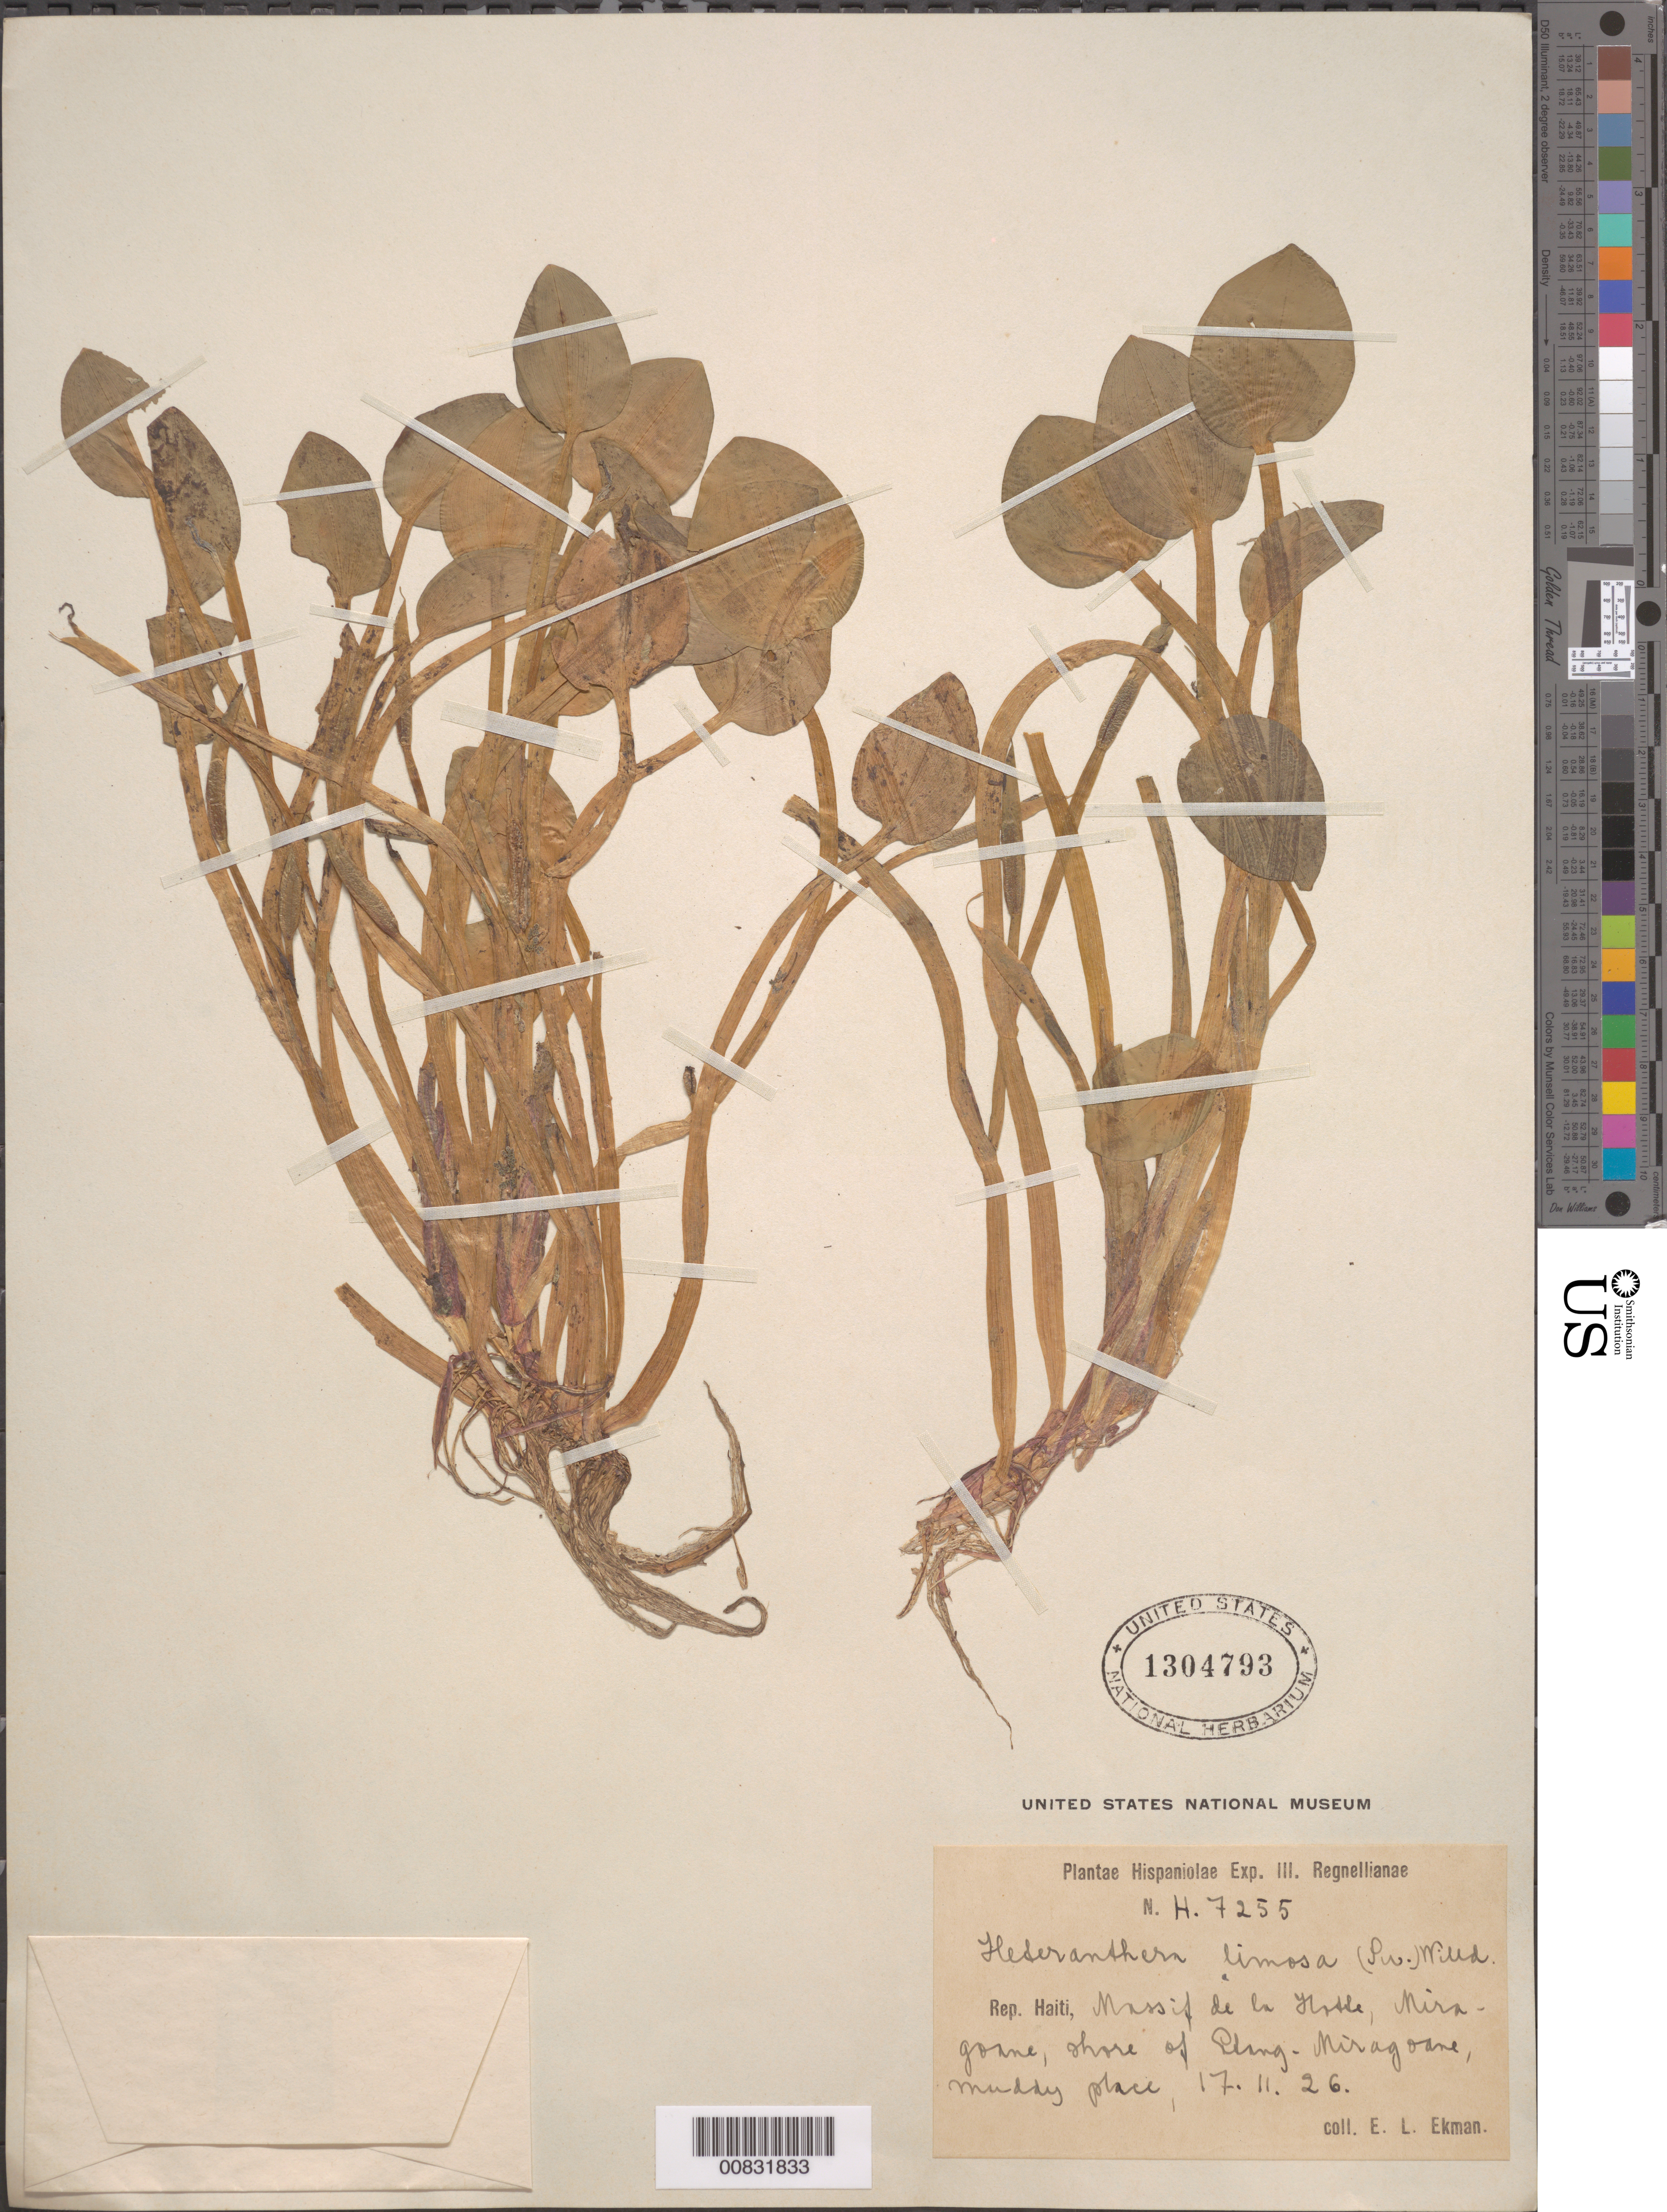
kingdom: Plantae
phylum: Tracheophyta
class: Liliopsida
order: Commelinales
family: Pontederiaceae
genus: Heteranthera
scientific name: Heteranthera limosa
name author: (Sw.) Willd.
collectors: E. L. Ekman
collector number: H 7255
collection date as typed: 17 Nov 1926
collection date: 1926-11-17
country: Haiti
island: Hispaniola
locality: Massif de la Hotte, Miragoane, shore of shore of Etang-Miragoane.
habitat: Muddy place.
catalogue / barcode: US 1304793